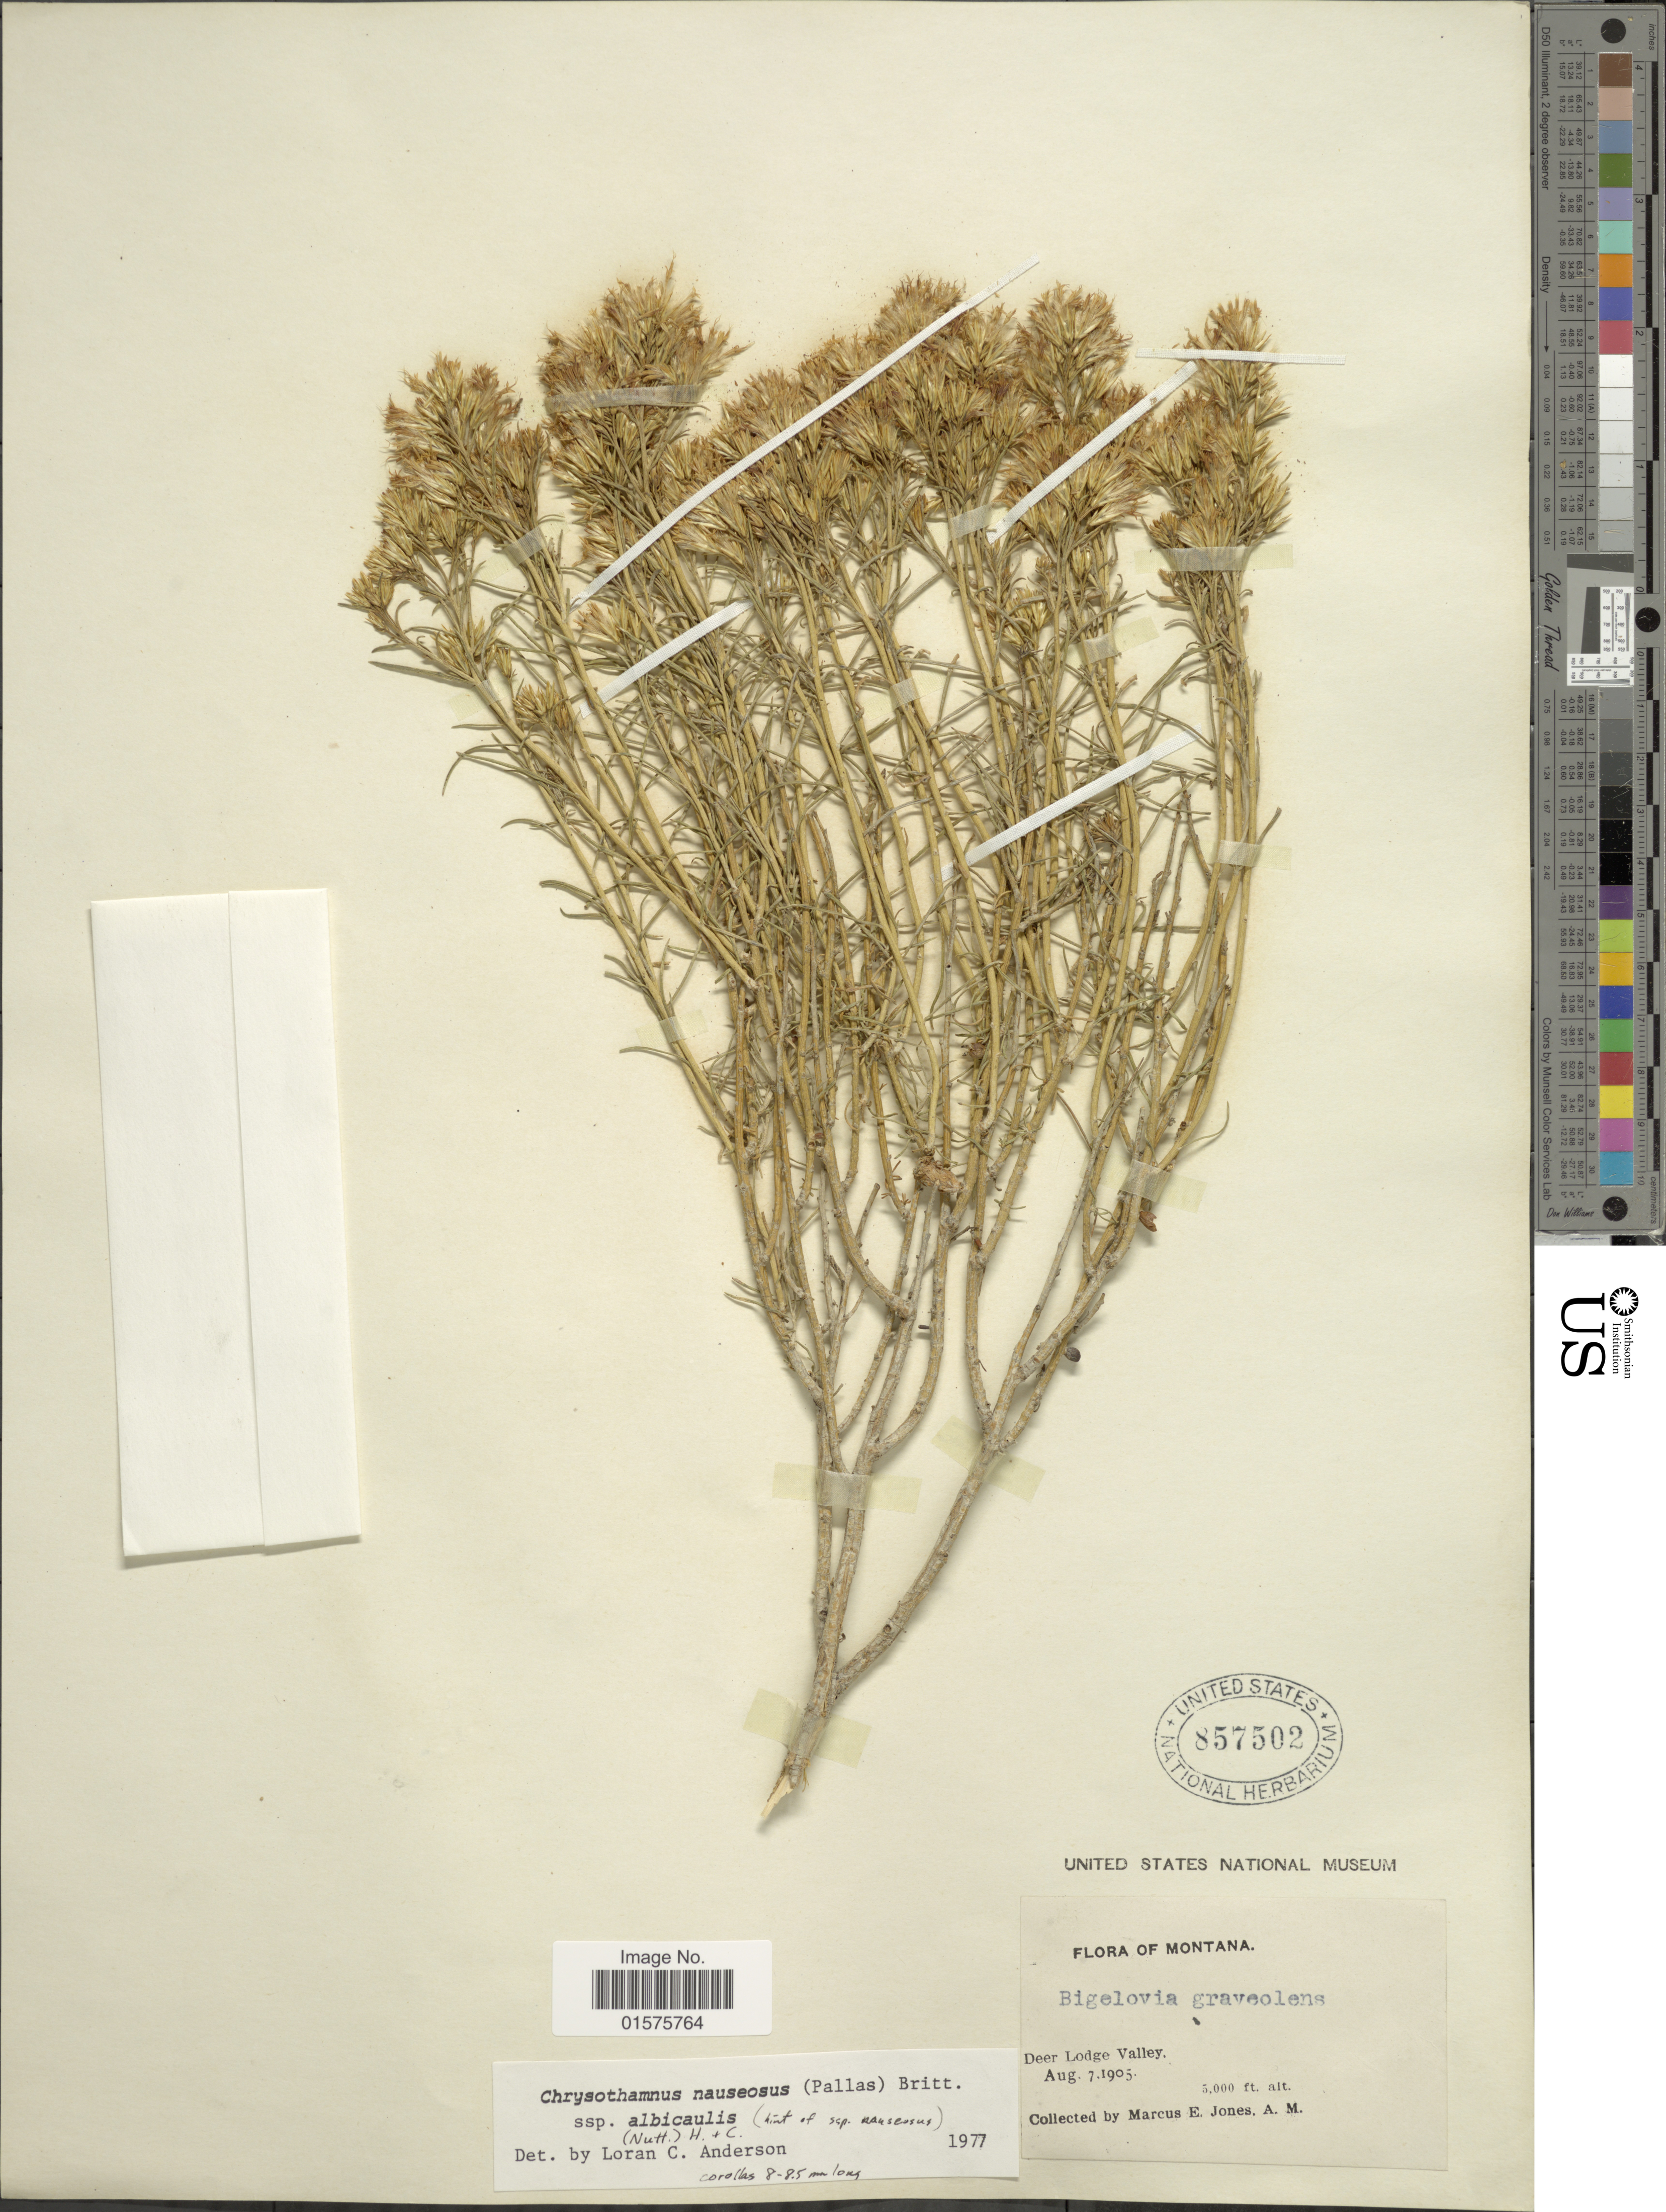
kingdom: Plantae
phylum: Tracheophyta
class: Magnoliopsida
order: Asterales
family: Asteraceae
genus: Ericameria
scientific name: Ericameria nauseosa var. speciosa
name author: (Nutt.) G.L. Nesom & G.I. Baird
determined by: Urbatsch, Lowell E., Curator (LSU), Louisiana State University (UNITED STATES)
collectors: M. E. Jones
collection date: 1905-08-07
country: United States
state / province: Montana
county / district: Powell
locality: Deer Lodge Valley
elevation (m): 1524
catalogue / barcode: US 857502